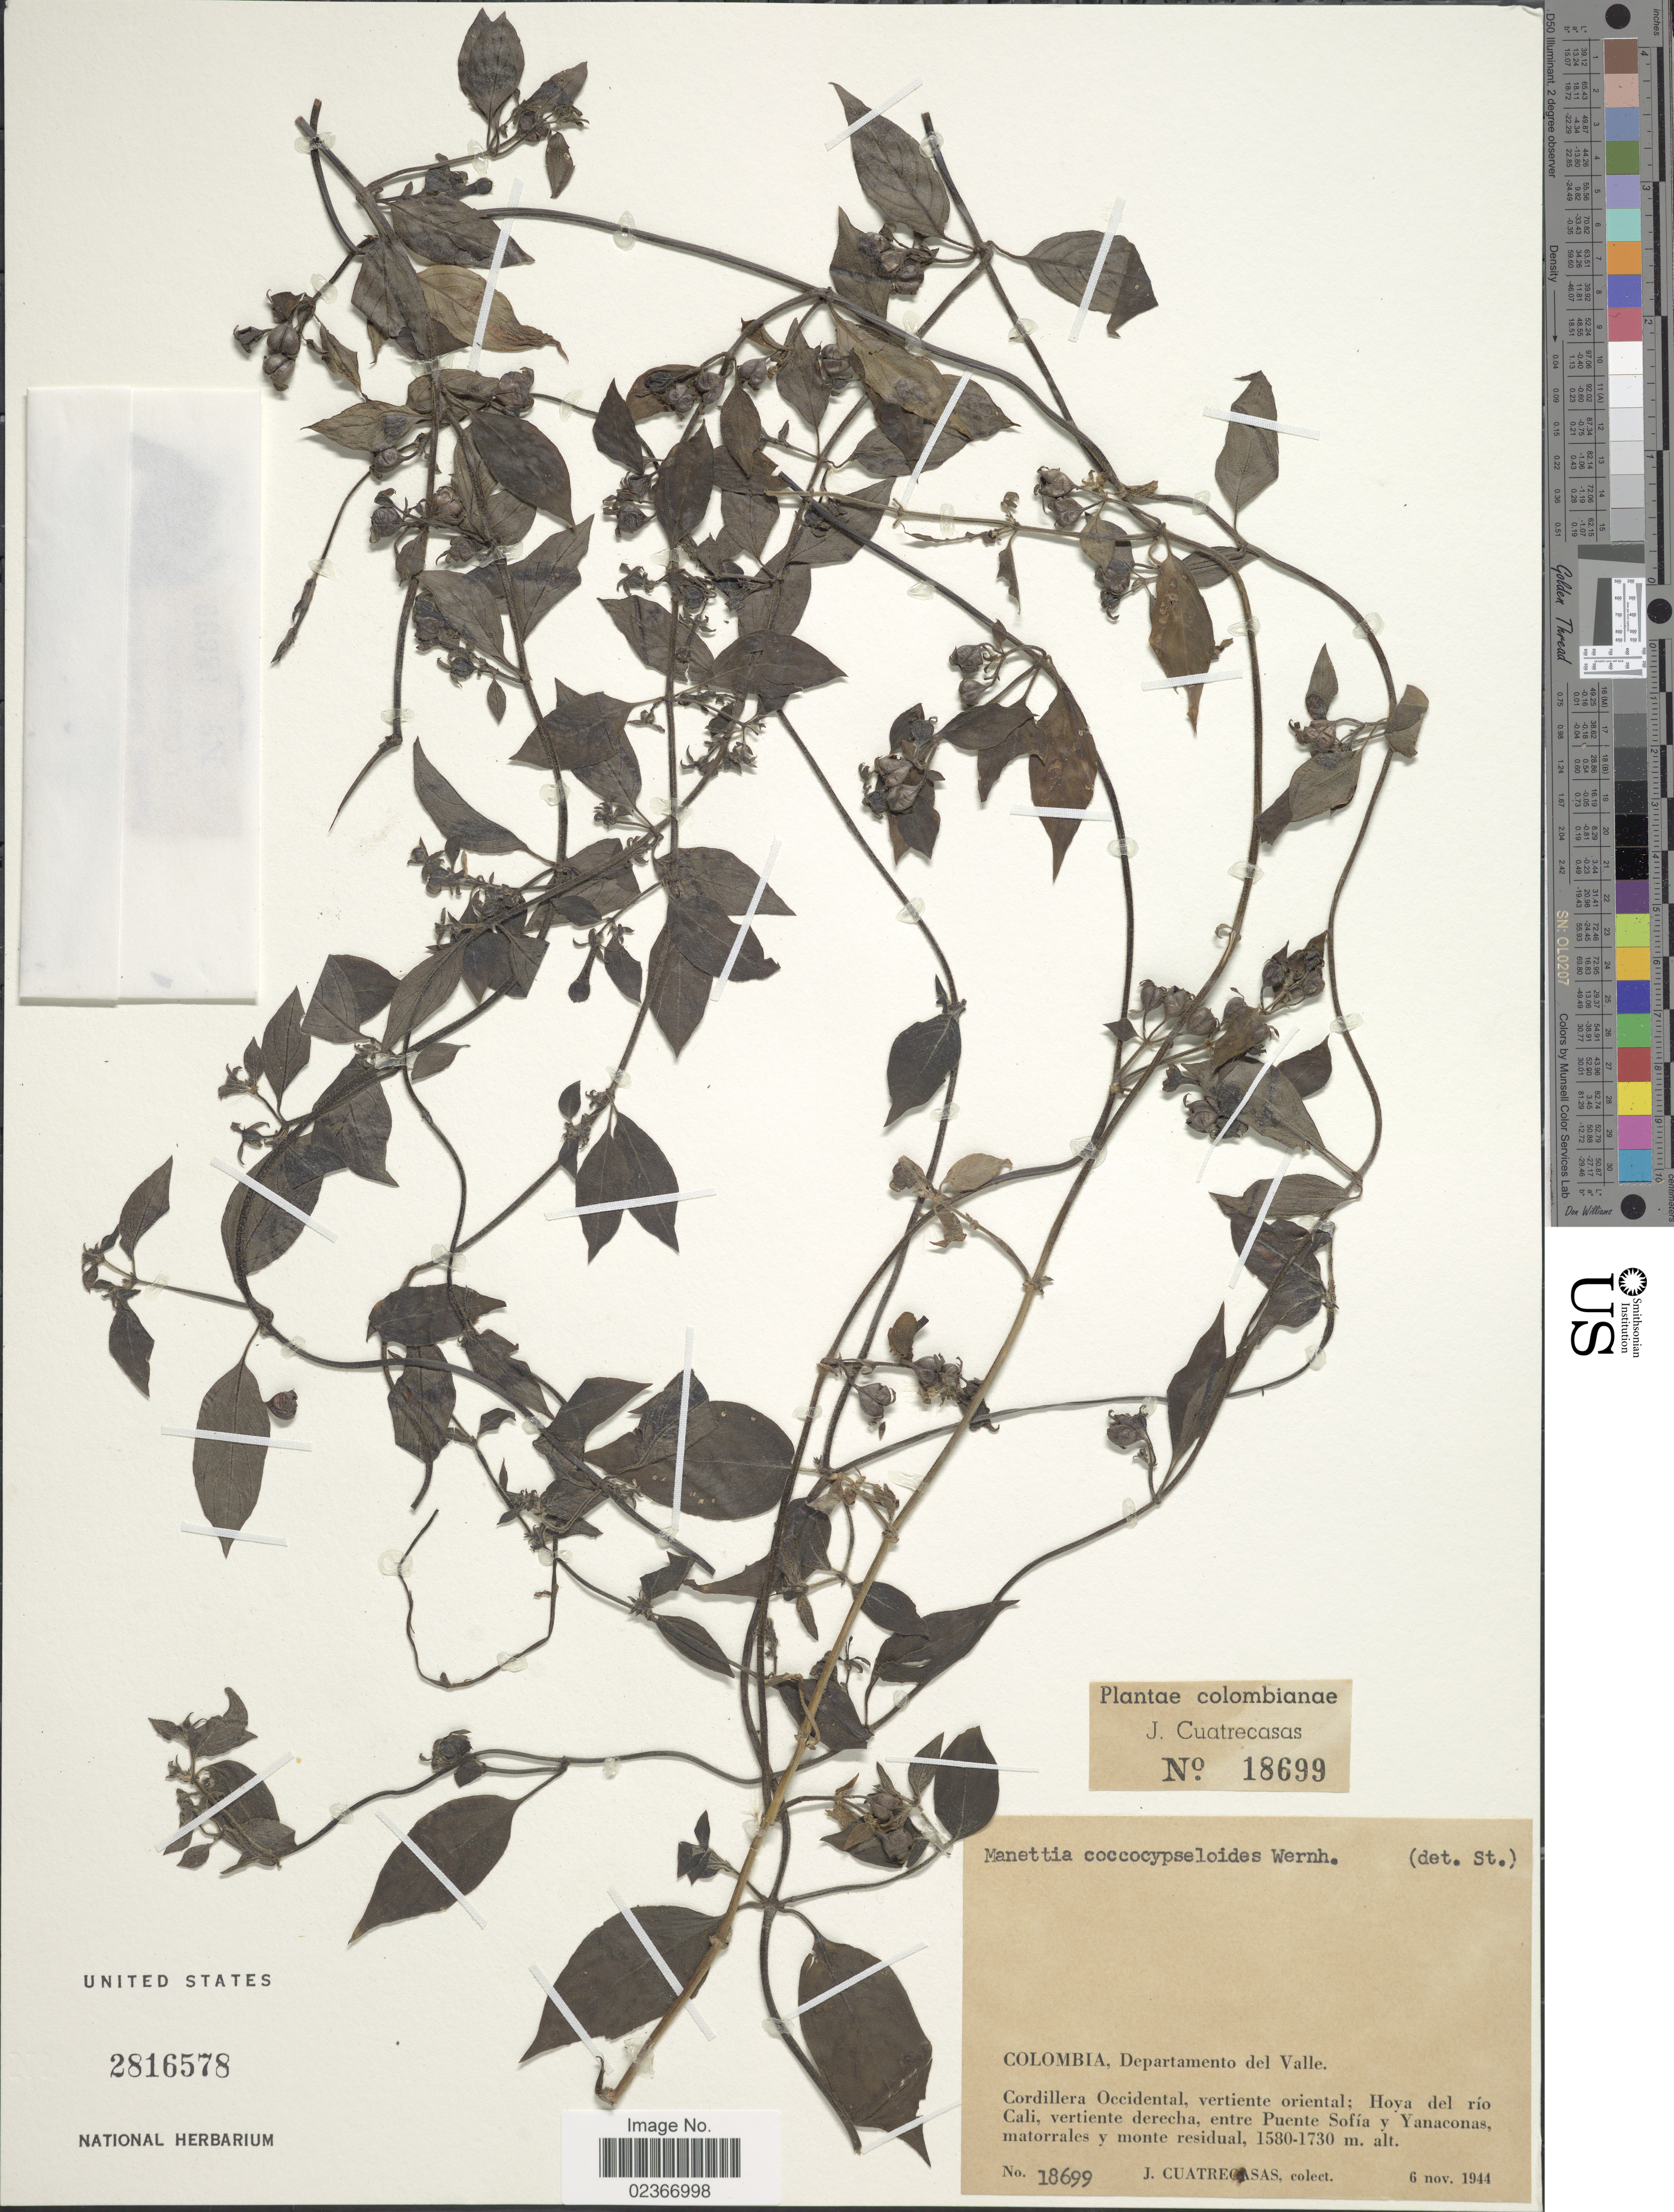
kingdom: Plantae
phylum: Tracheophyta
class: Magnoliopsida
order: Gentianales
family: Rubiaceae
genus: Manettia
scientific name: Manettia coccocypseloides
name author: Wernham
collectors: J. Cuatrecasas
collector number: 18699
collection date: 1944-11-06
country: Colombia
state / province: Valle del Cauca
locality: Departamento del Valle. Cordillera Occidental, vertiente oriental: Hoya del rio Cali, vertiente derecha, entre Puente Sofia y Yanaconas, matorrales y monte residual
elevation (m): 1580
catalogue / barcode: US 2816578